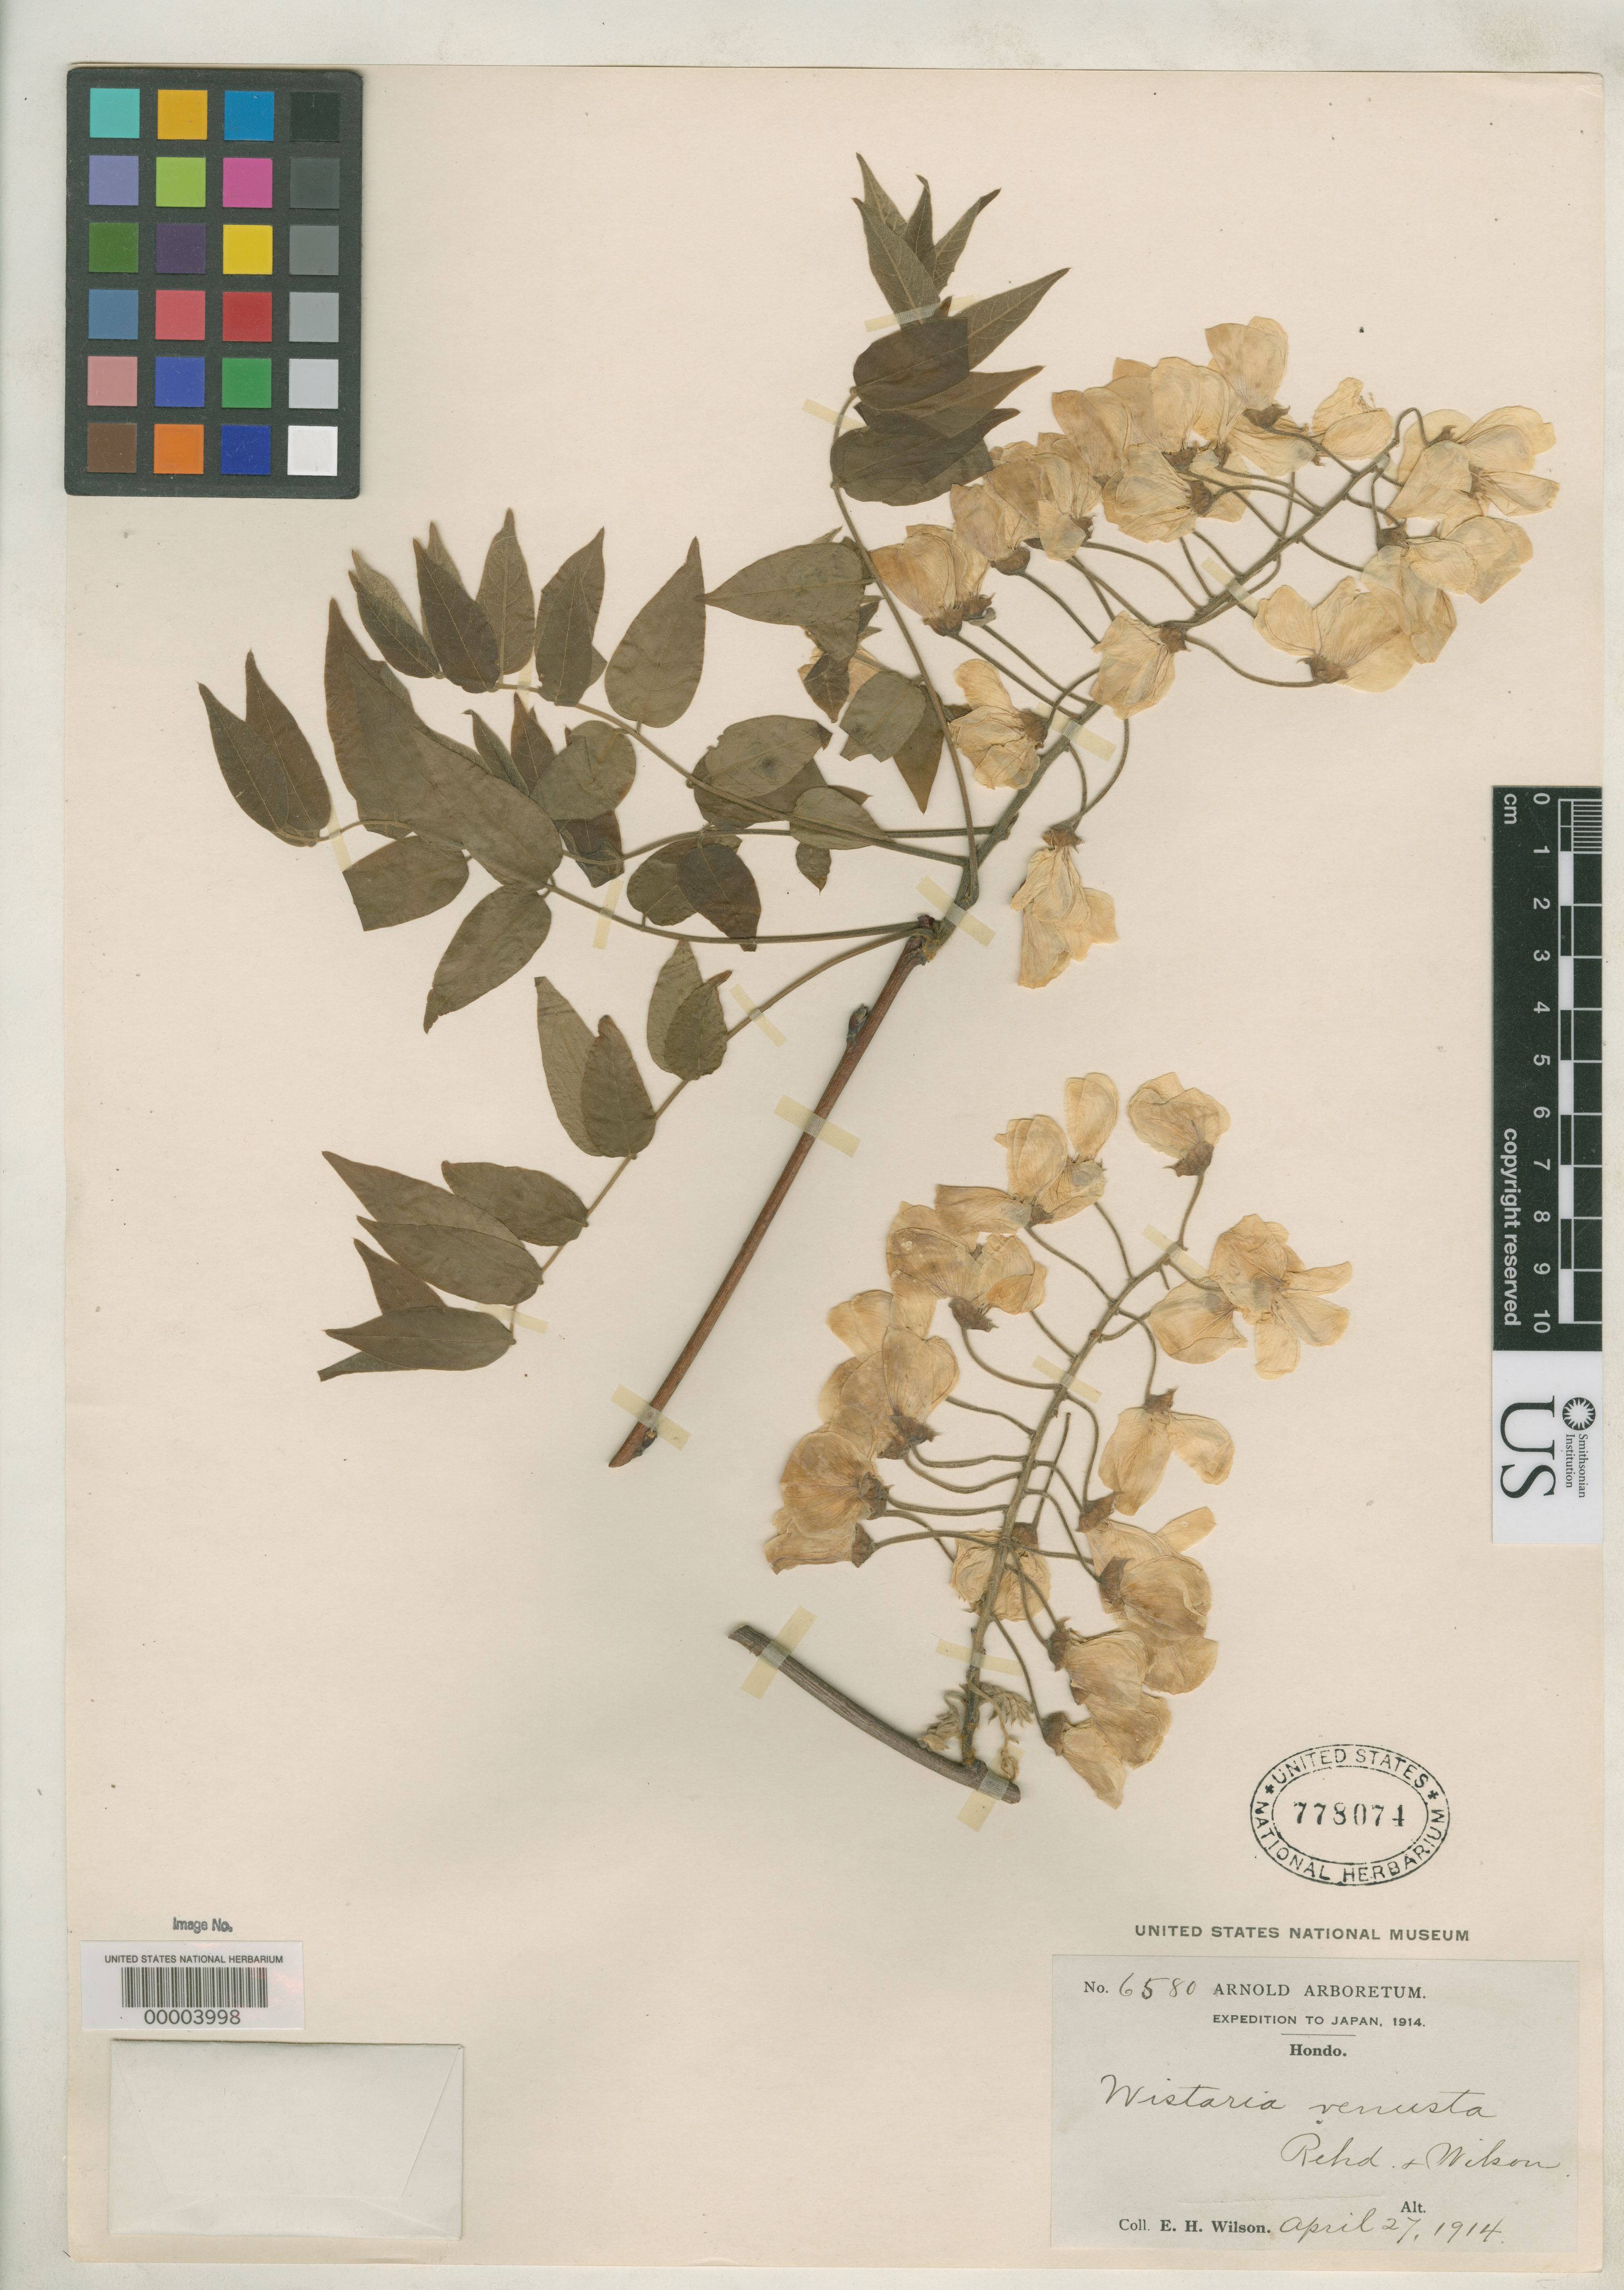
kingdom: Plantae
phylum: Tracheophyta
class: Magnoliopsida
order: Fabales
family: Fabaceae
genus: Wisteria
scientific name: Wisteria venusta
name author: Rehder & E.H. Wilson in Sarg.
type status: Isotype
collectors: E. H. Wilson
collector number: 6580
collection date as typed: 27 Apr 1914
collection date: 1914-04-27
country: Japan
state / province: Tokyo, Federal City of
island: Honshu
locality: Cult. Iris Garden, Kamata.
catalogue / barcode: US 778074